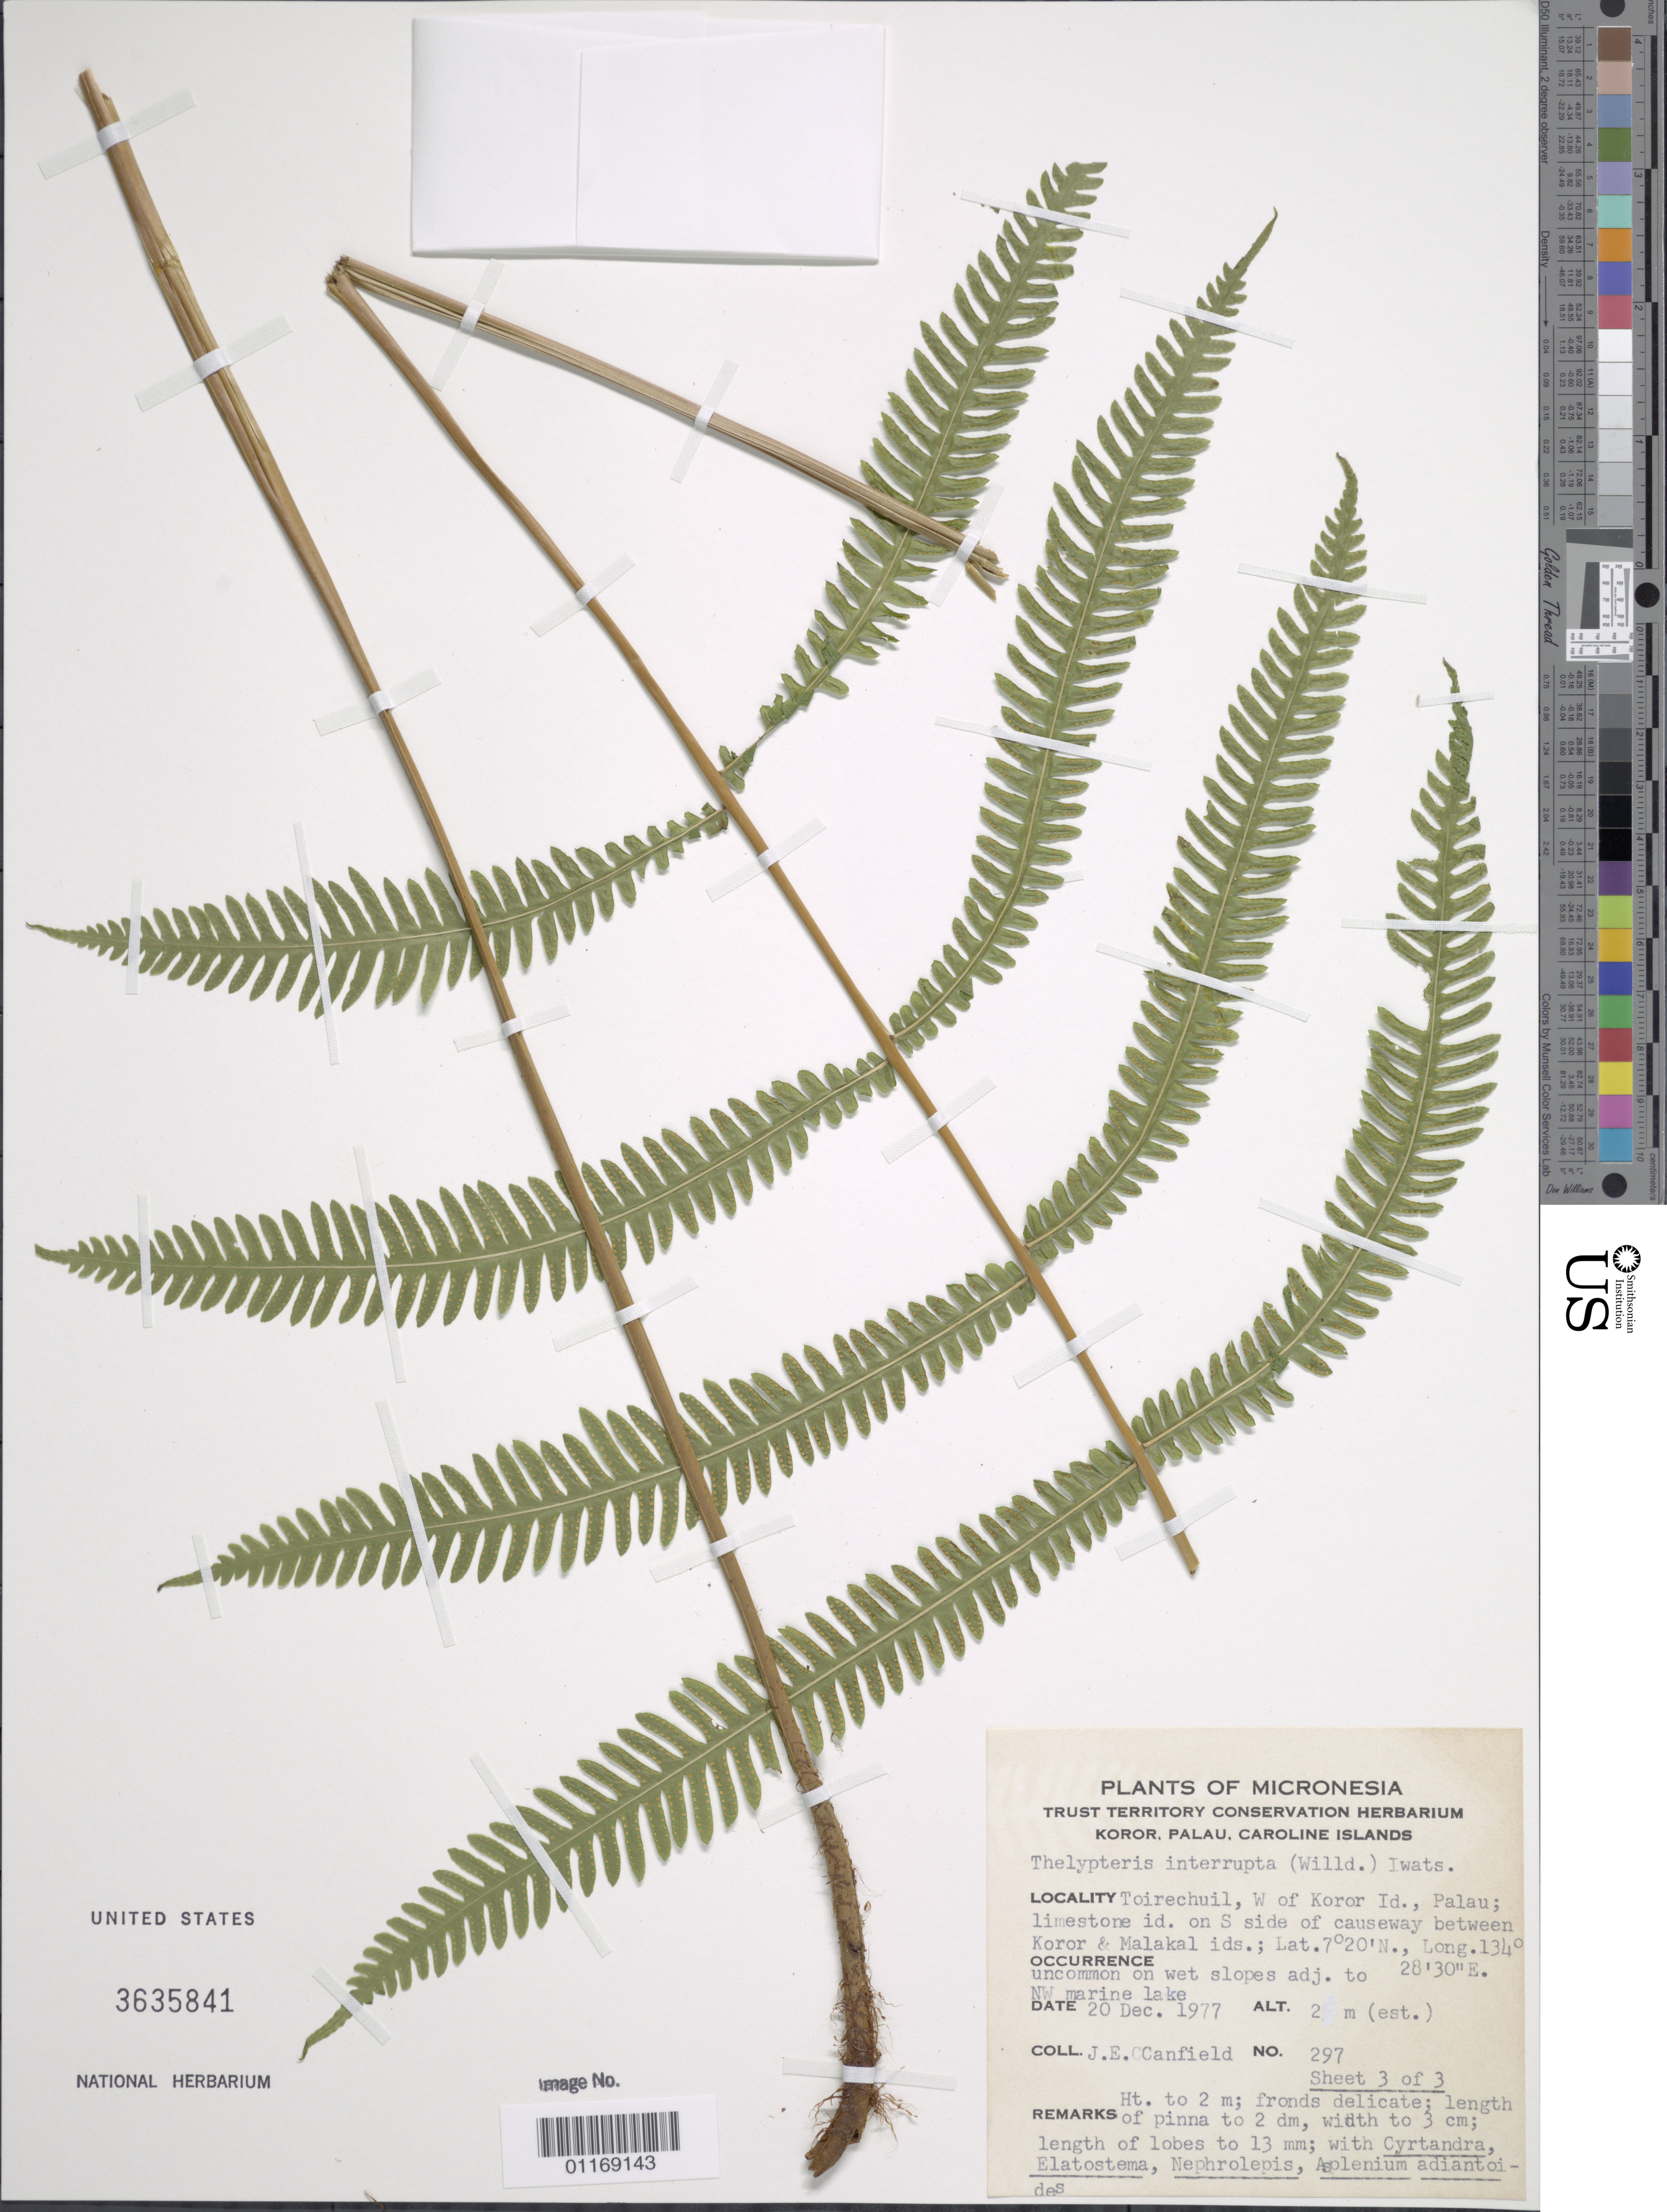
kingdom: Plantae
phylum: Tracheophyta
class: Polypodiopsida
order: Polypodiales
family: Thelypteridaceae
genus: Cyclosorus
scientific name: Cyclosorus interruptus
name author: (Willd.) H. Itô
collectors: J. E. Canfield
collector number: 297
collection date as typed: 20 Dec 1977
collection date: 1977-12-20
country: Palau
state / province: Caroline Is.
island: Oreor [Koror] I.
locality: Toirechuil, w of Koror id, Palau, limestone island on s side of causeway between Koror and Malakal islands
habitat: Wet slopes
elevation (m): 2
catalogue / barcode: US 3635841